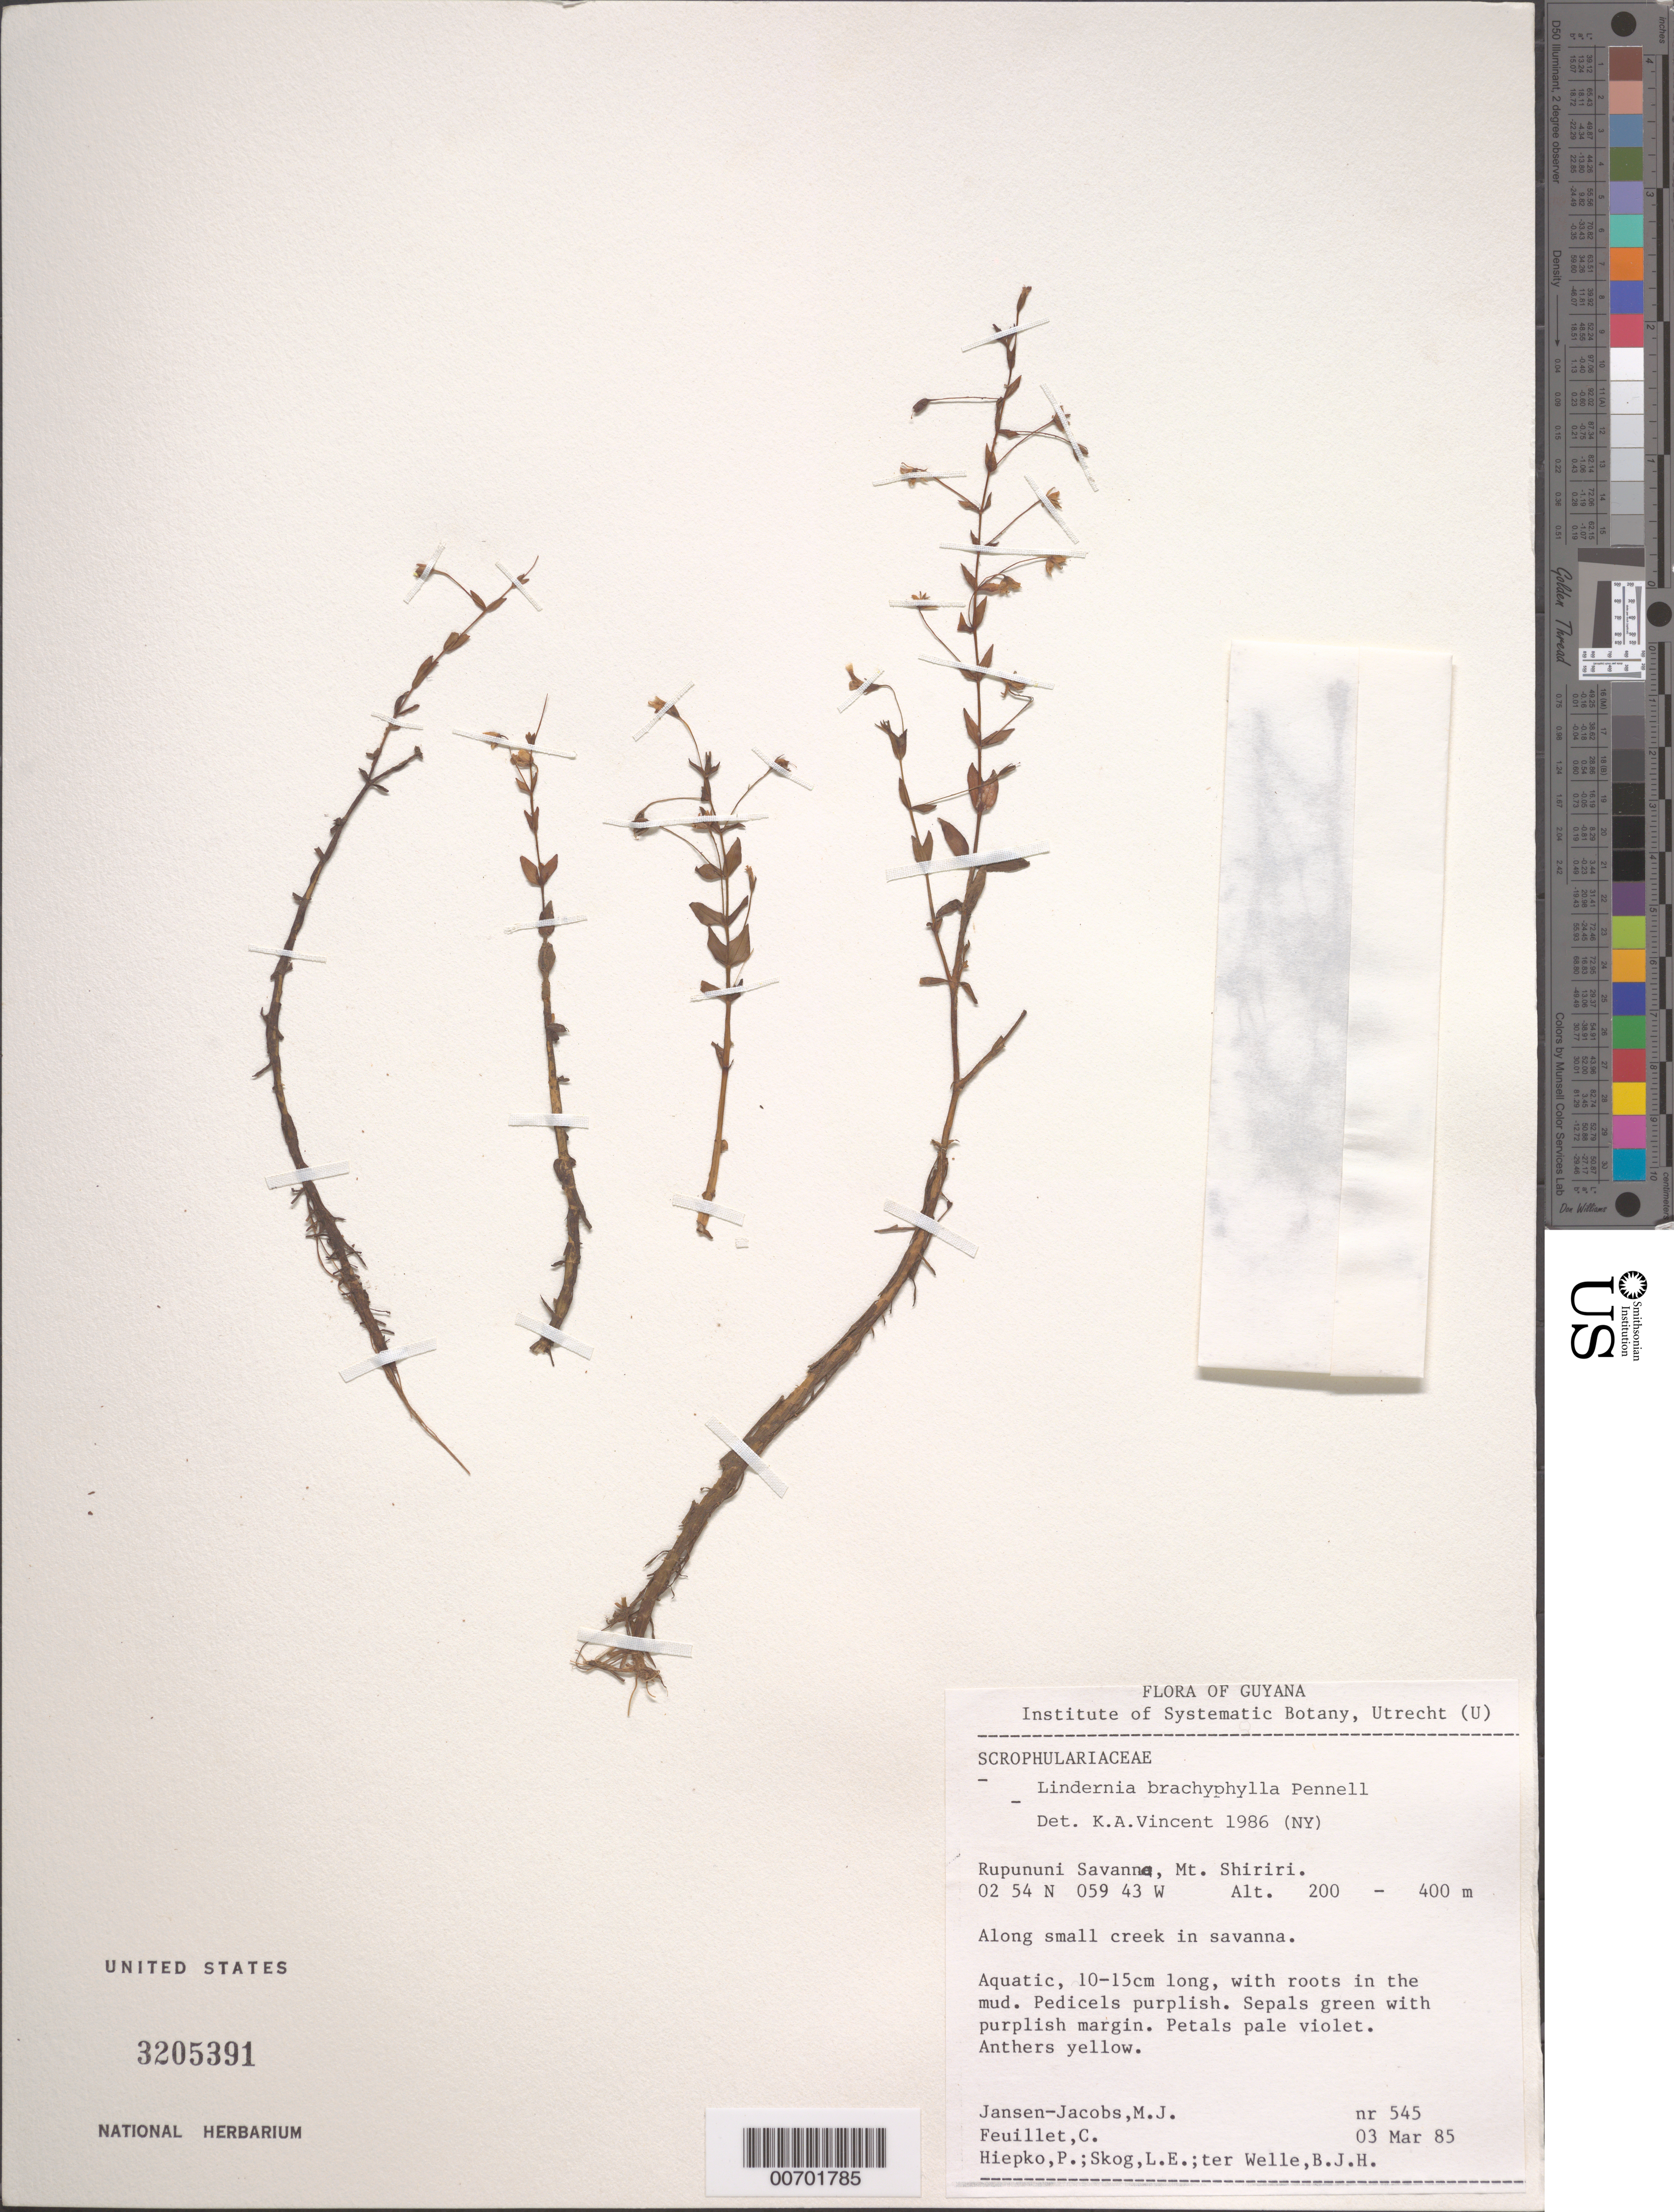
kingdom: Plantae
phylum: Tracheophyta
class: Magnoliopsida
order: Lamiales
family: Linderniaceae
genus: Lindernia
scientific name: Lindernia brachyphylla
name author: Pennell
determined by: Vincent, K. A.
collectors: M. J. Jansen-Jacobs, C. Feuillet, P. H. Hiepko, L. E. Skog & B. Welle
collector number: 545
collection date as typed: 3-Mar-85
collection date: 1985-03-03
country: Guyana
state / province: U. Takutu-U. Essequibo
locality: Rupununi Savanna, Mt. Shiriri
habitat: Small creek in savanna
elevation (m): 200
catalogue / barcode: US 3205391